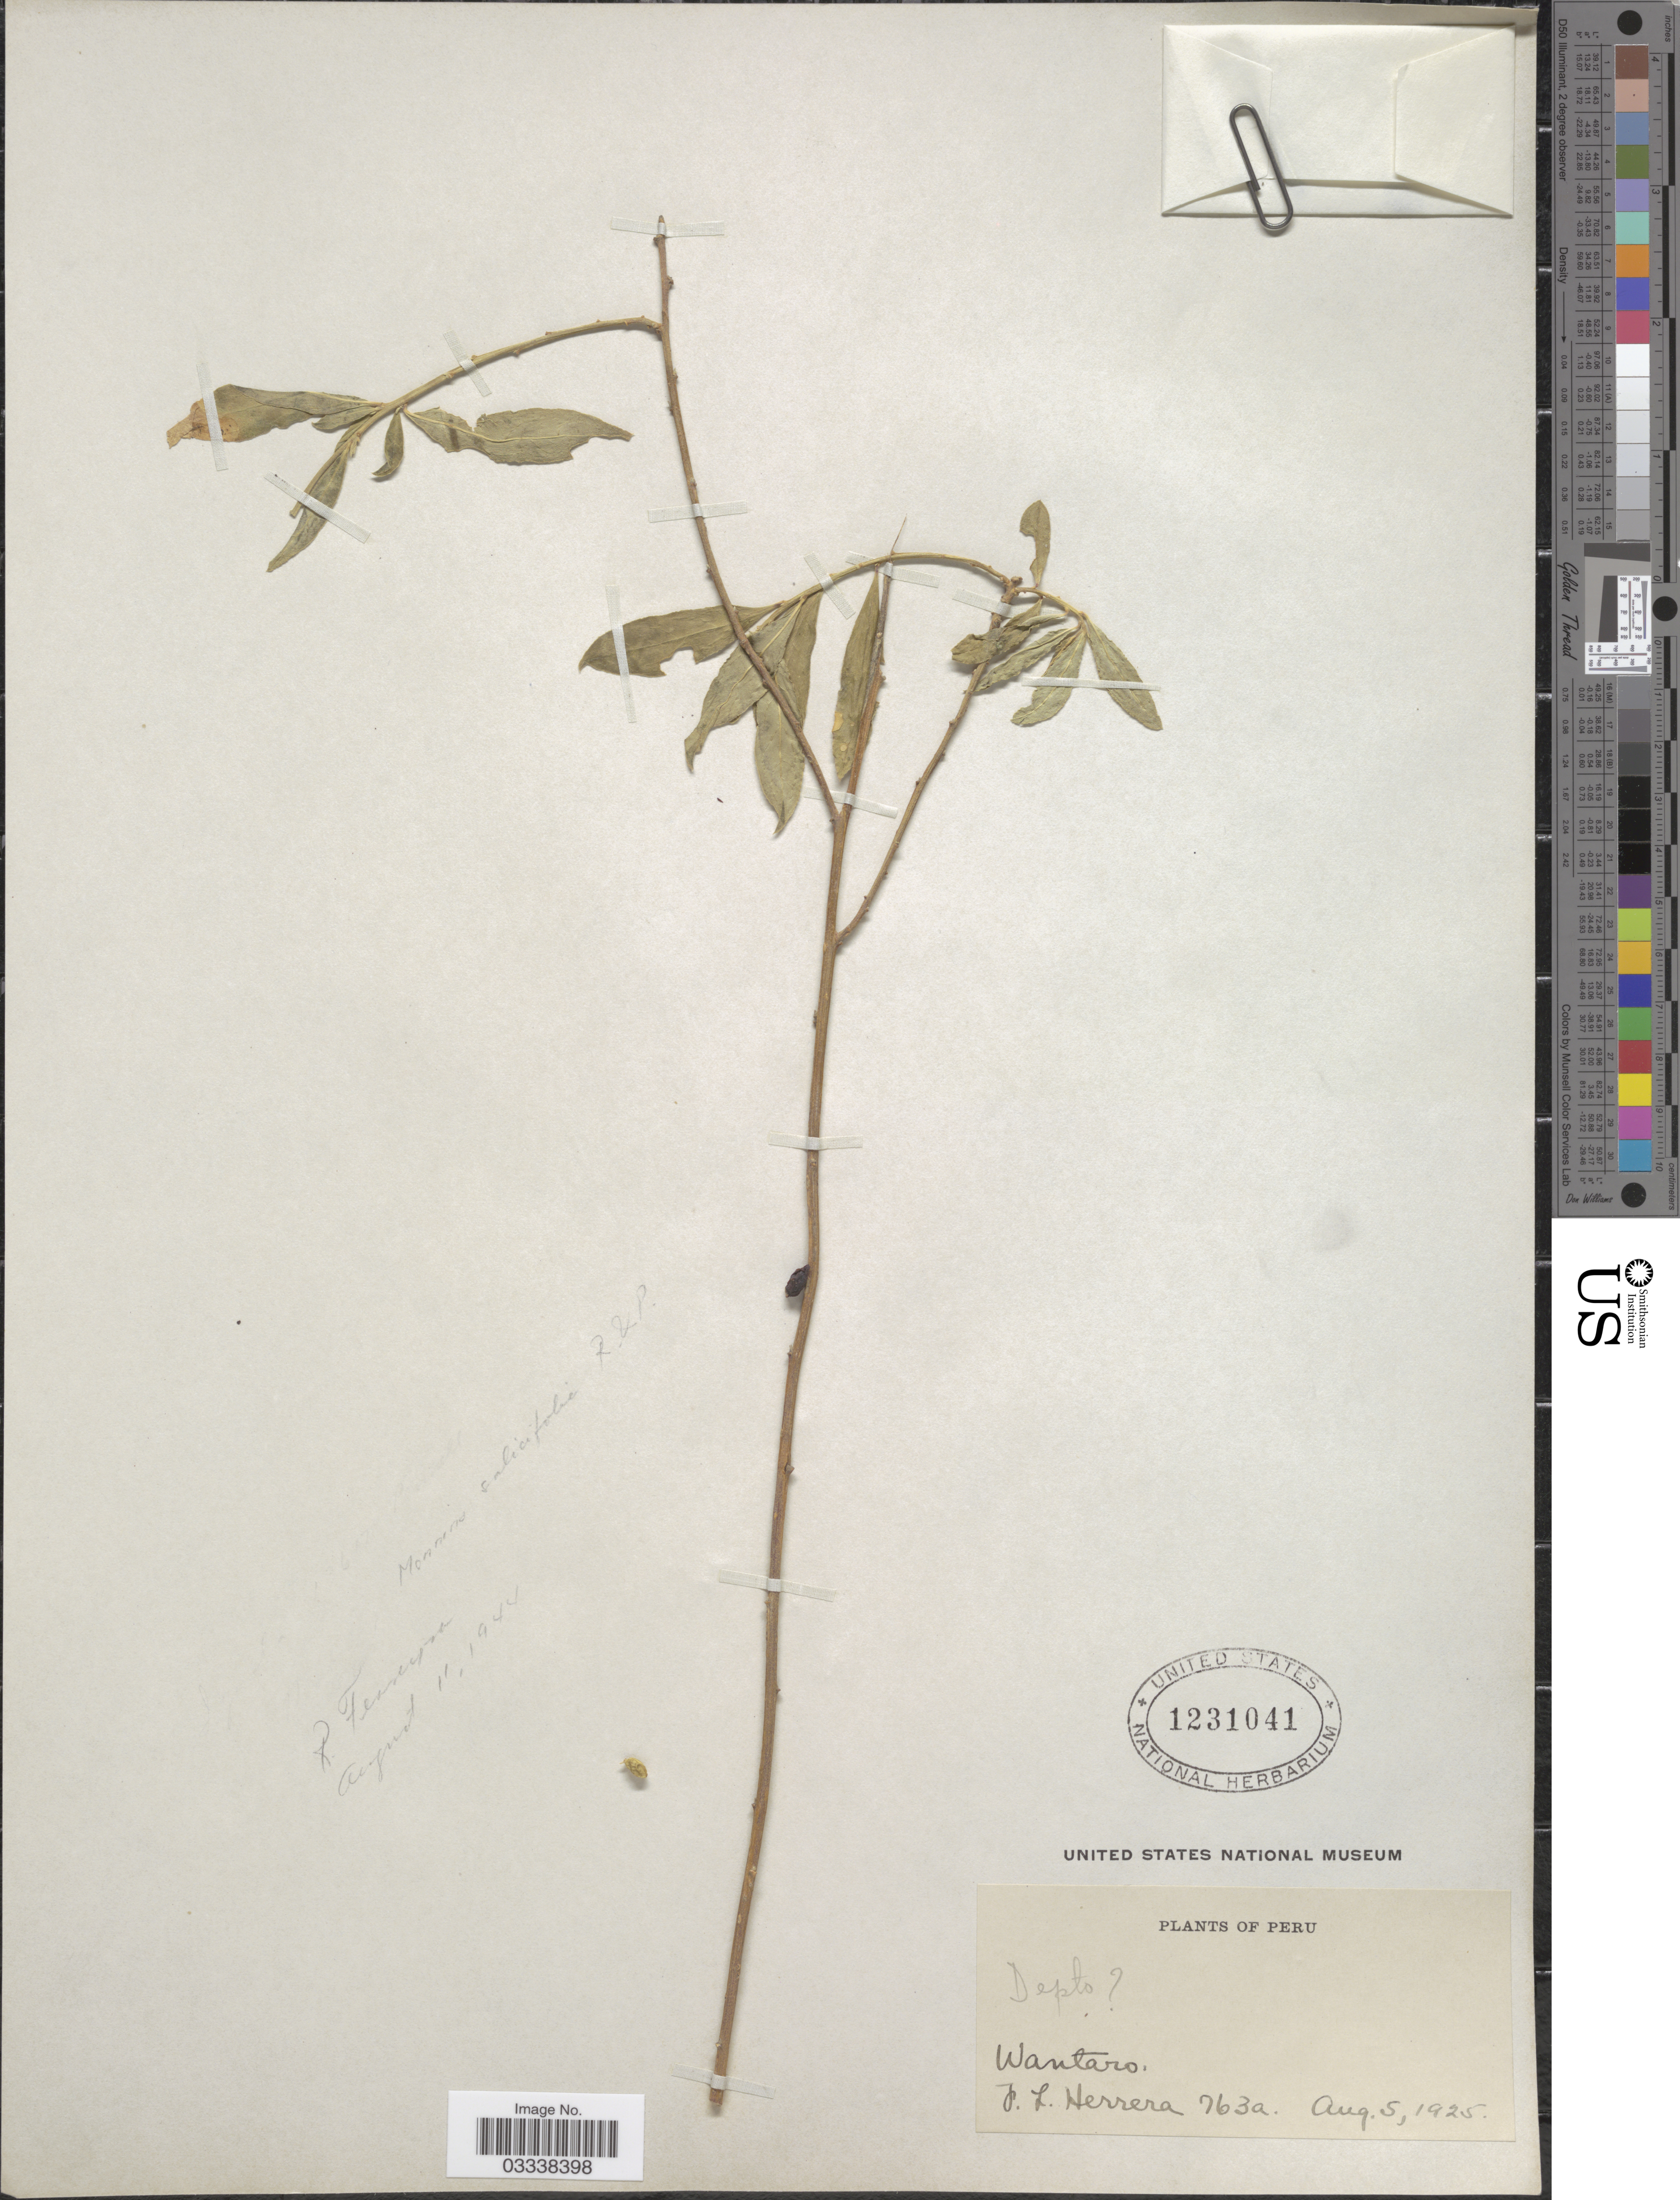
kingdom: Plantae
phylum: Tracheophyta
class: Magnoliopsida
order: Fabales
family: Polygalaceae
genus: Monnina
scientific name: Monnina salicifolia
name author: Ruiz & Pav.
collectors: F. L. Herrera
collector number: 763a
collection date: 1925-08-05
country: Peru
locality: Wantaro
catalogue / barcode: US 1231041